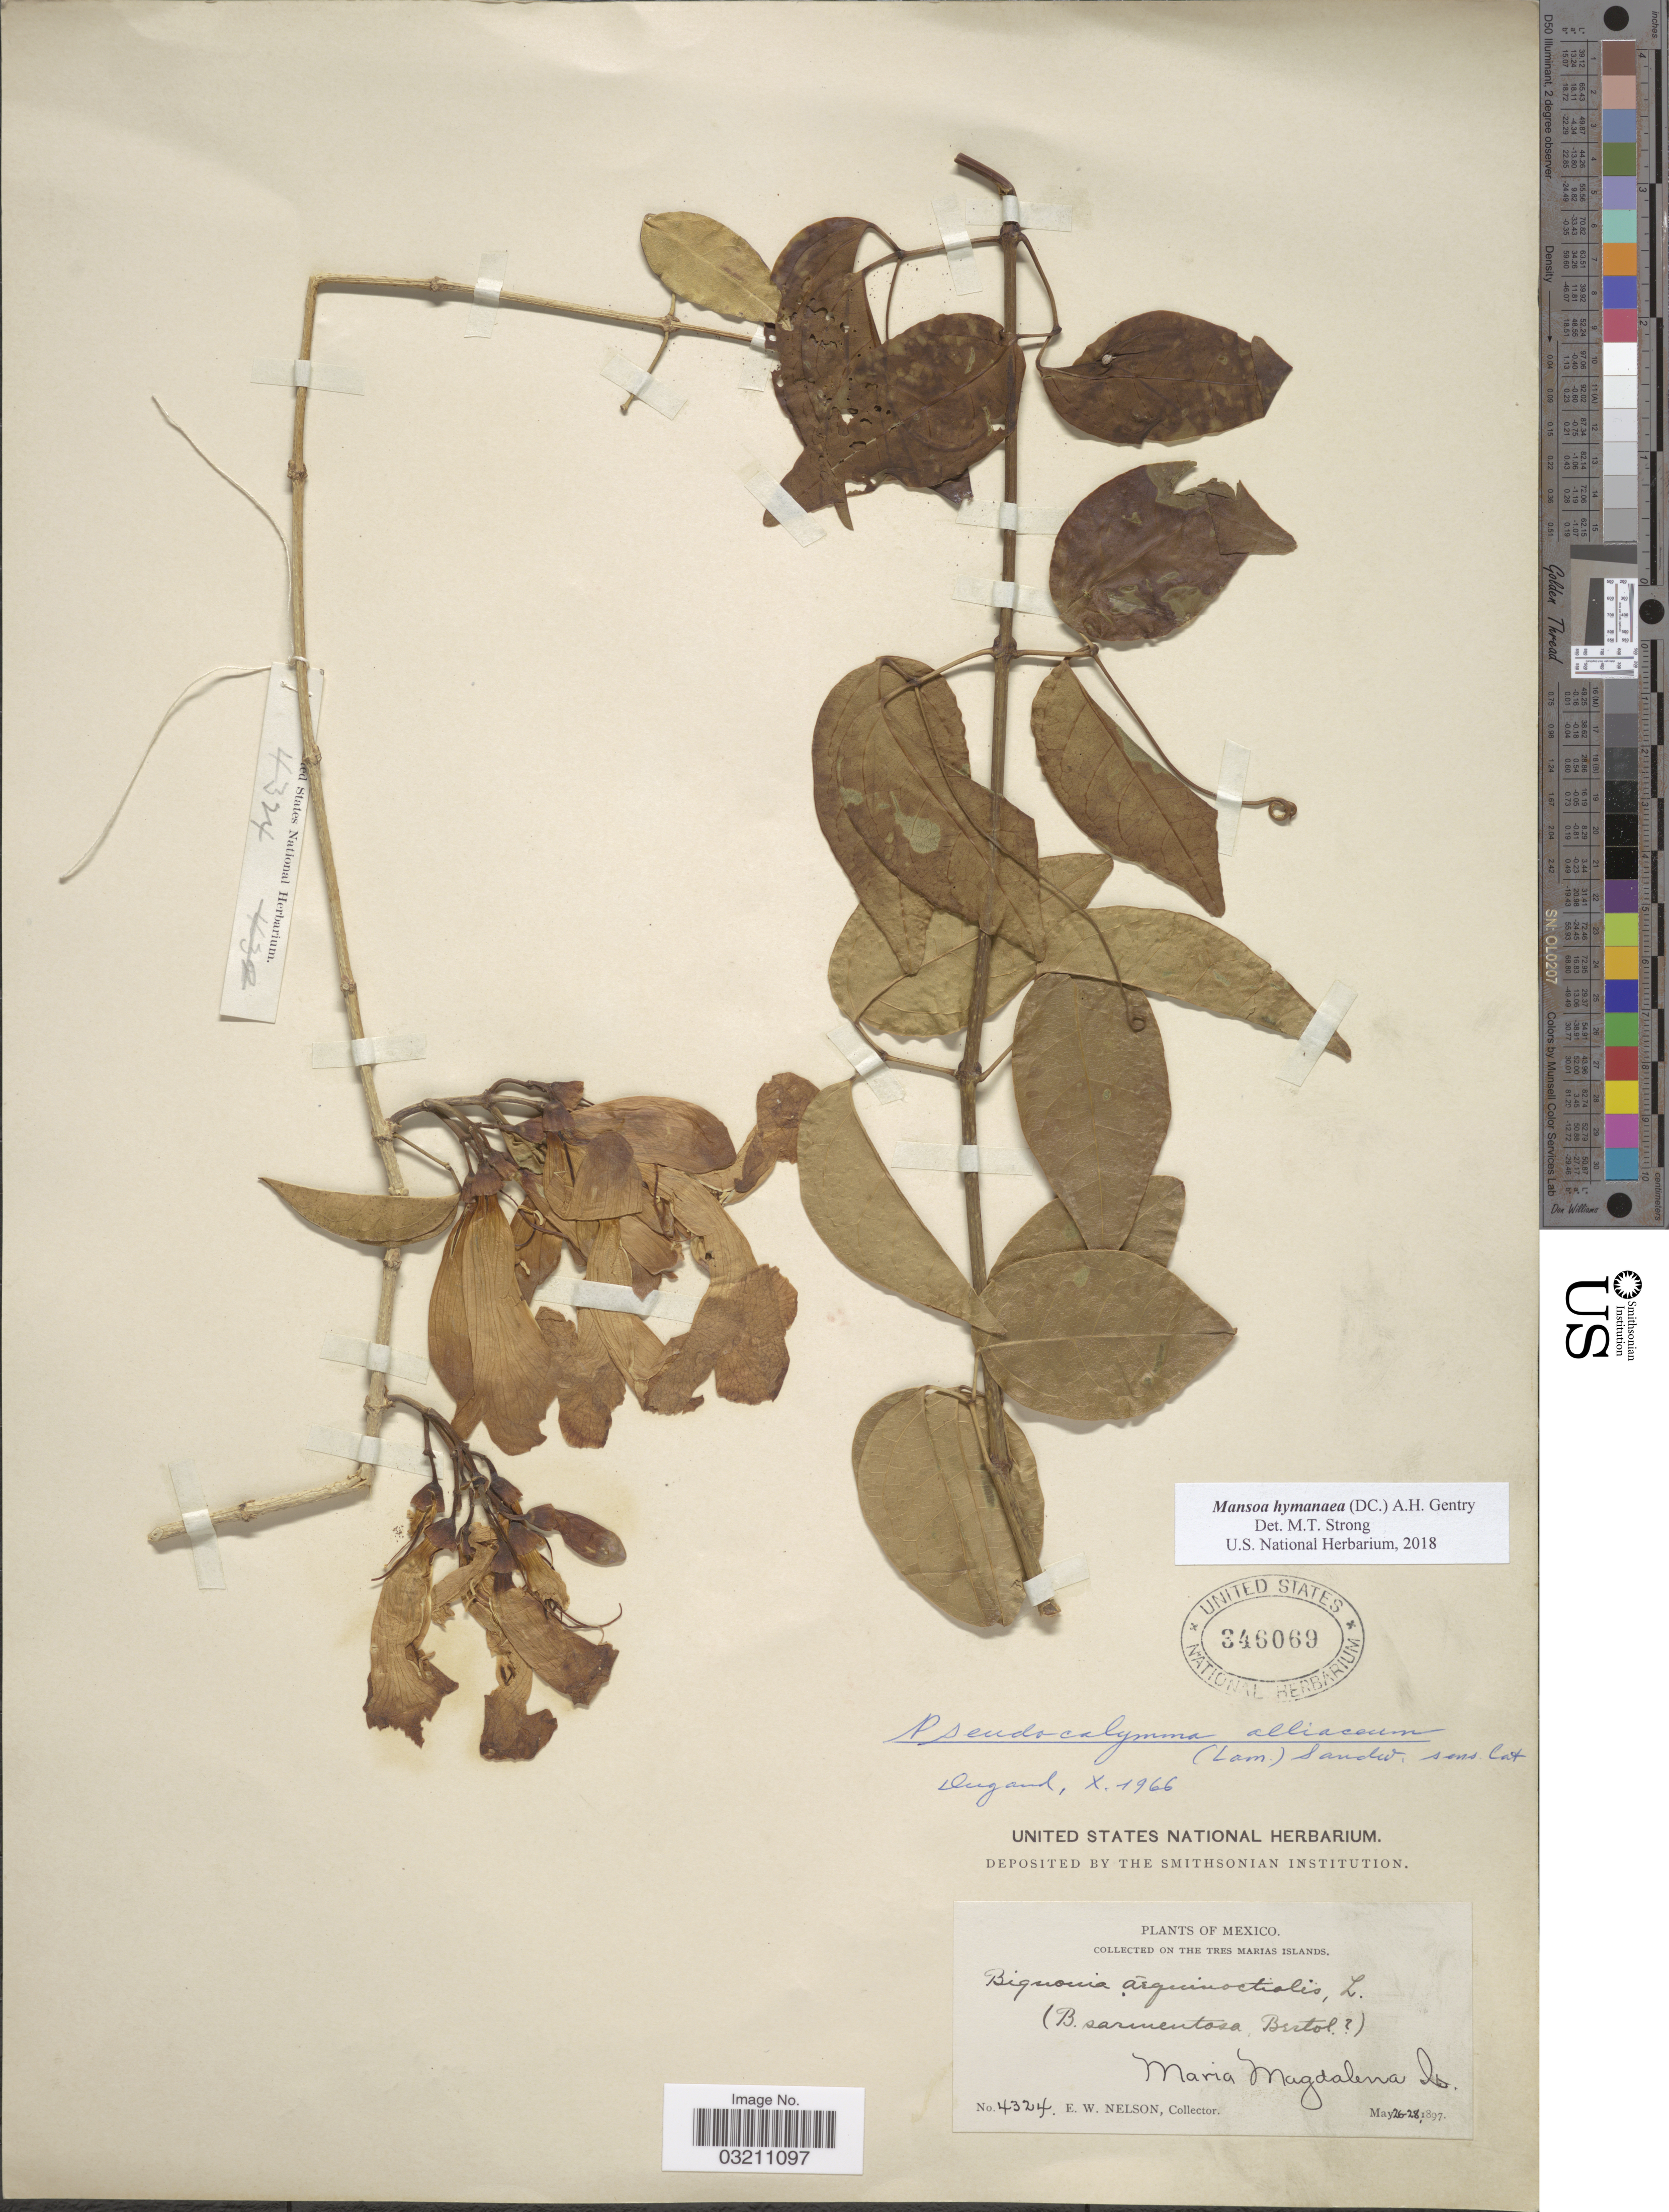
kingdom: Plantae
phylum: Tracheophyta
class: Magnoliopsida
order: Lamiales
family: Bignoniaceae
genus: Mansoa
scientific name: Mansoa hymenaea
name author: (DC.) A.H. Gentry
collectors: E. W. Nelson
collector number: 4324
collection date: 1897-05-26/1897-05-28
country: Mexico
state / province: Nayarit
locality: Tres Marias Islands. Maria Magdalena Is.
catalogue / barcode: US 346069